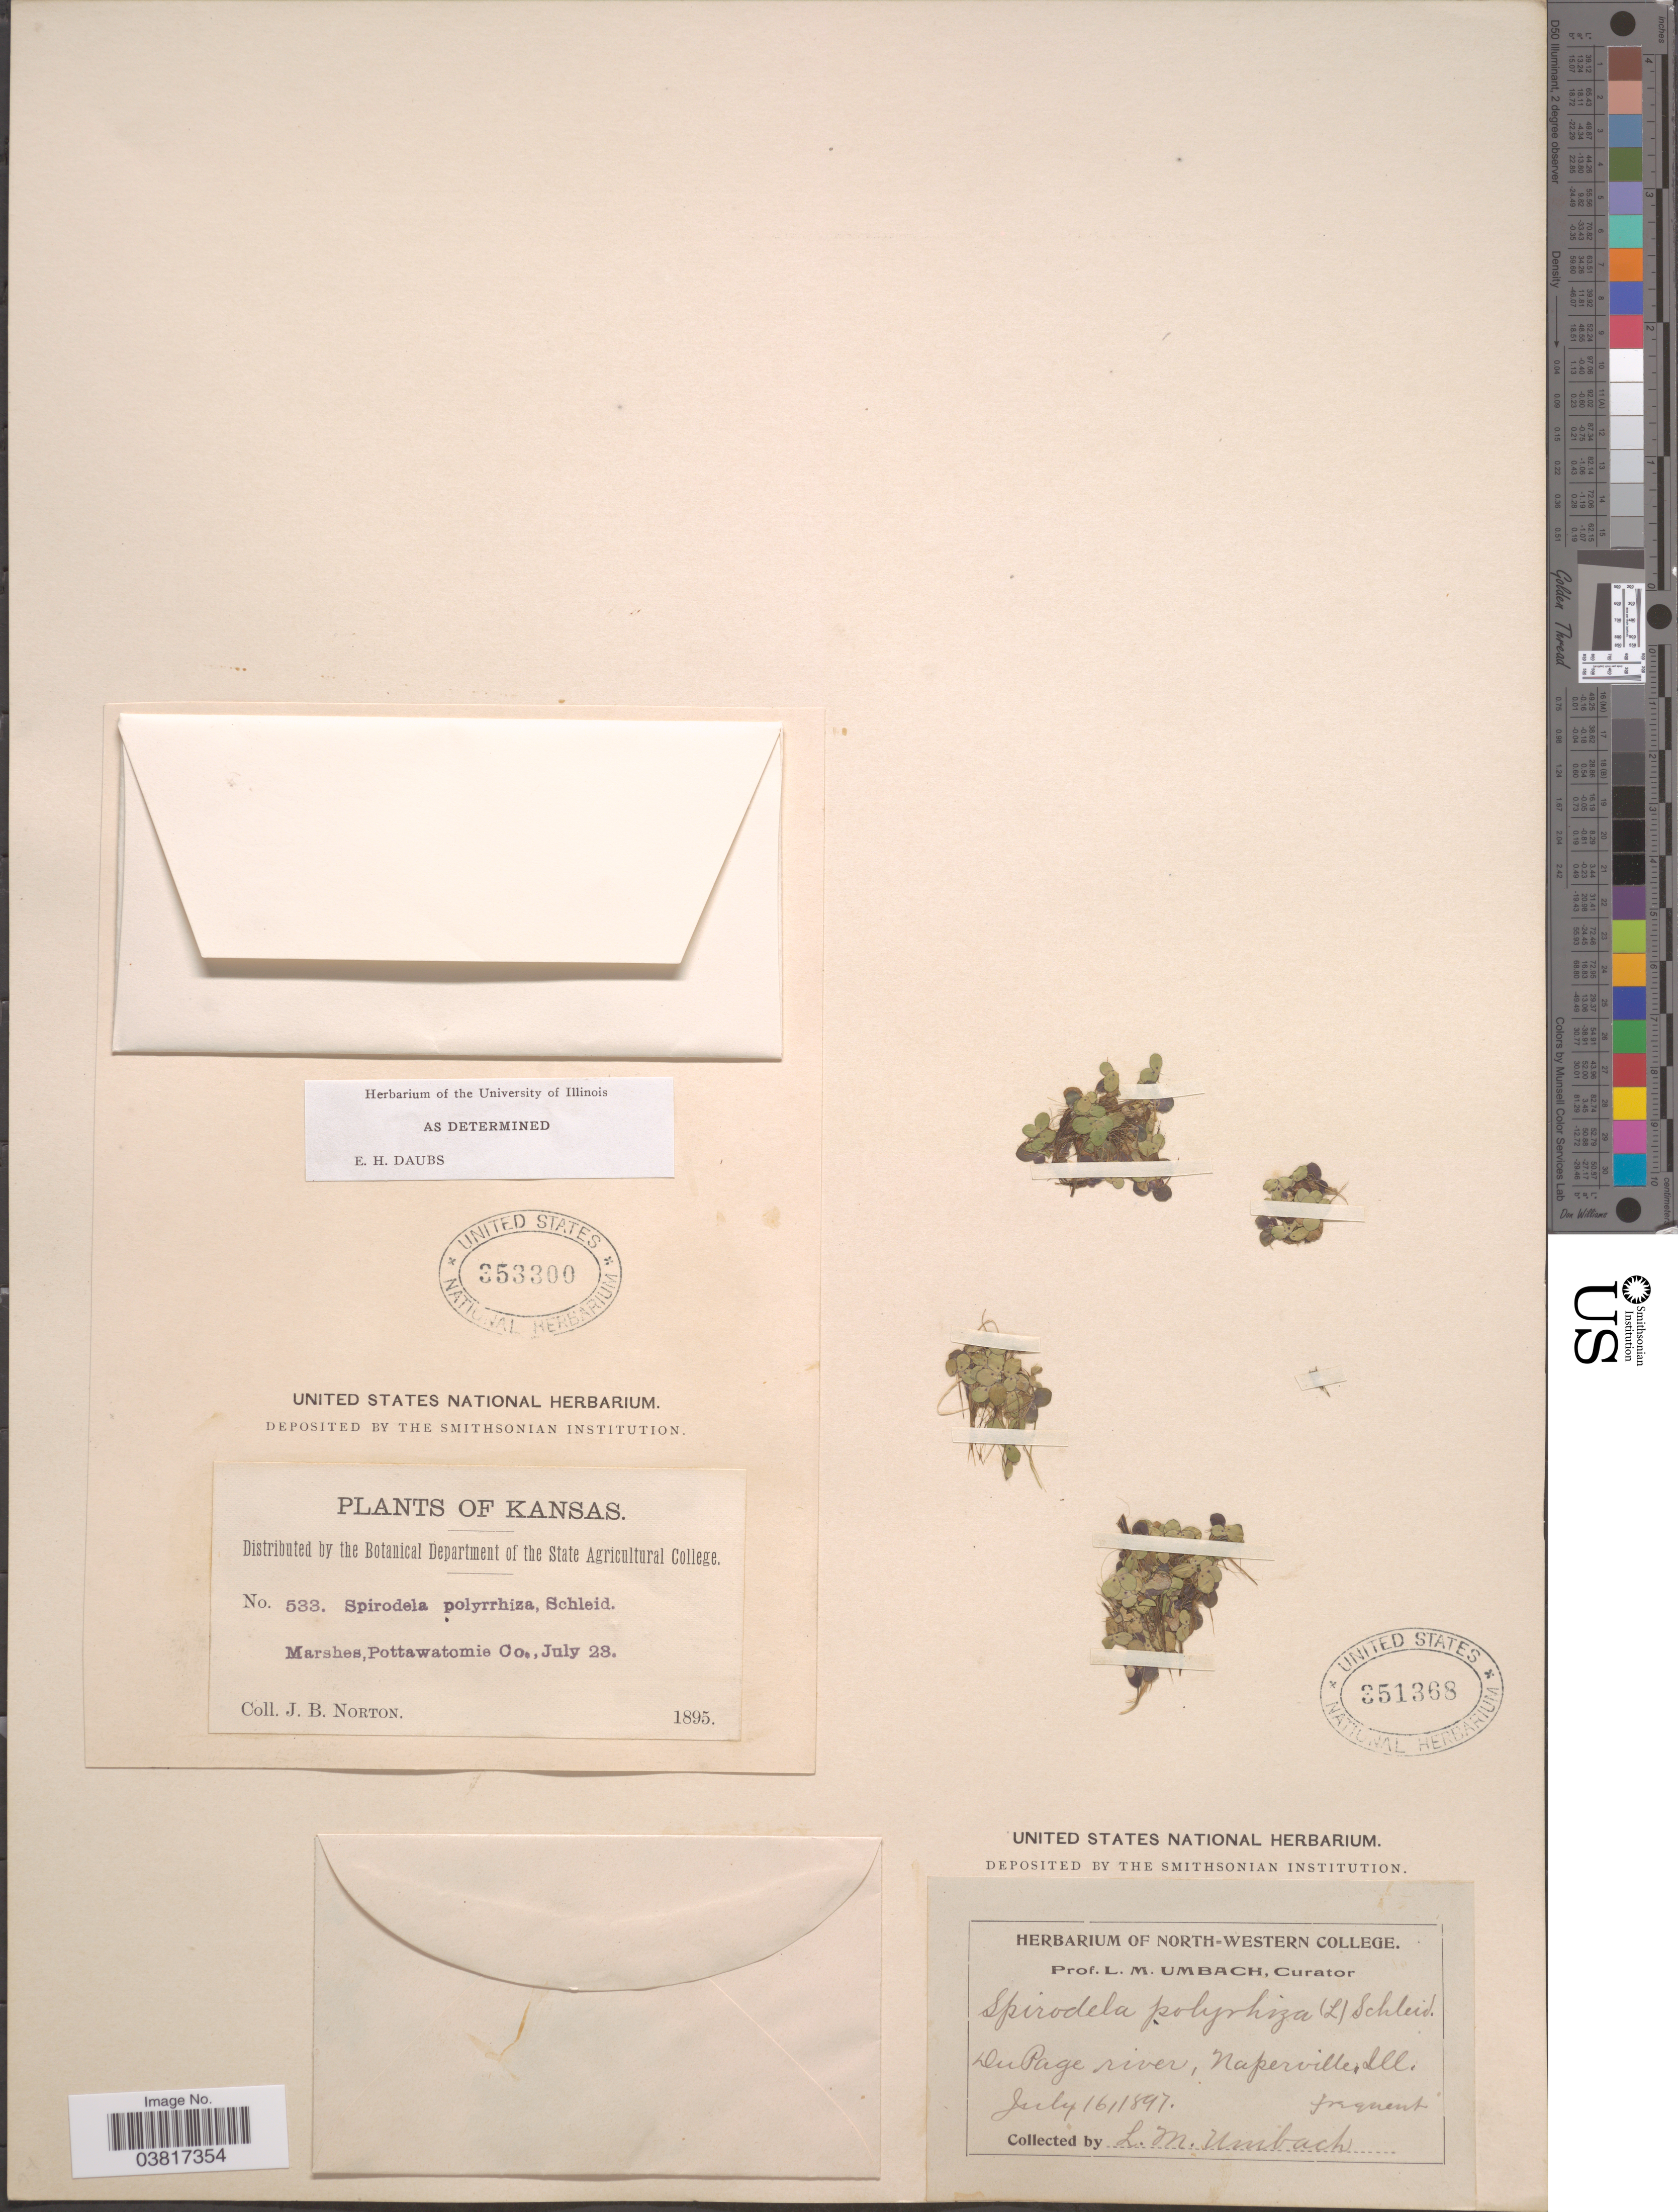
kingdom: Plantae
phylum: Tracheophyta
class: Liliopsida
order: Alismatales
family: Araceae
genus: Spirodela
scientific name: Spirodela polyrrhiza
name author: (L.) Schleid.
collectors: J. B. Norton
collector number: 533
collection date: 1895-07-28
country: United States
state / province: Kansas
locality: Marshes, Pottawatomie Co.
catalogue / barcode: US 353300-2